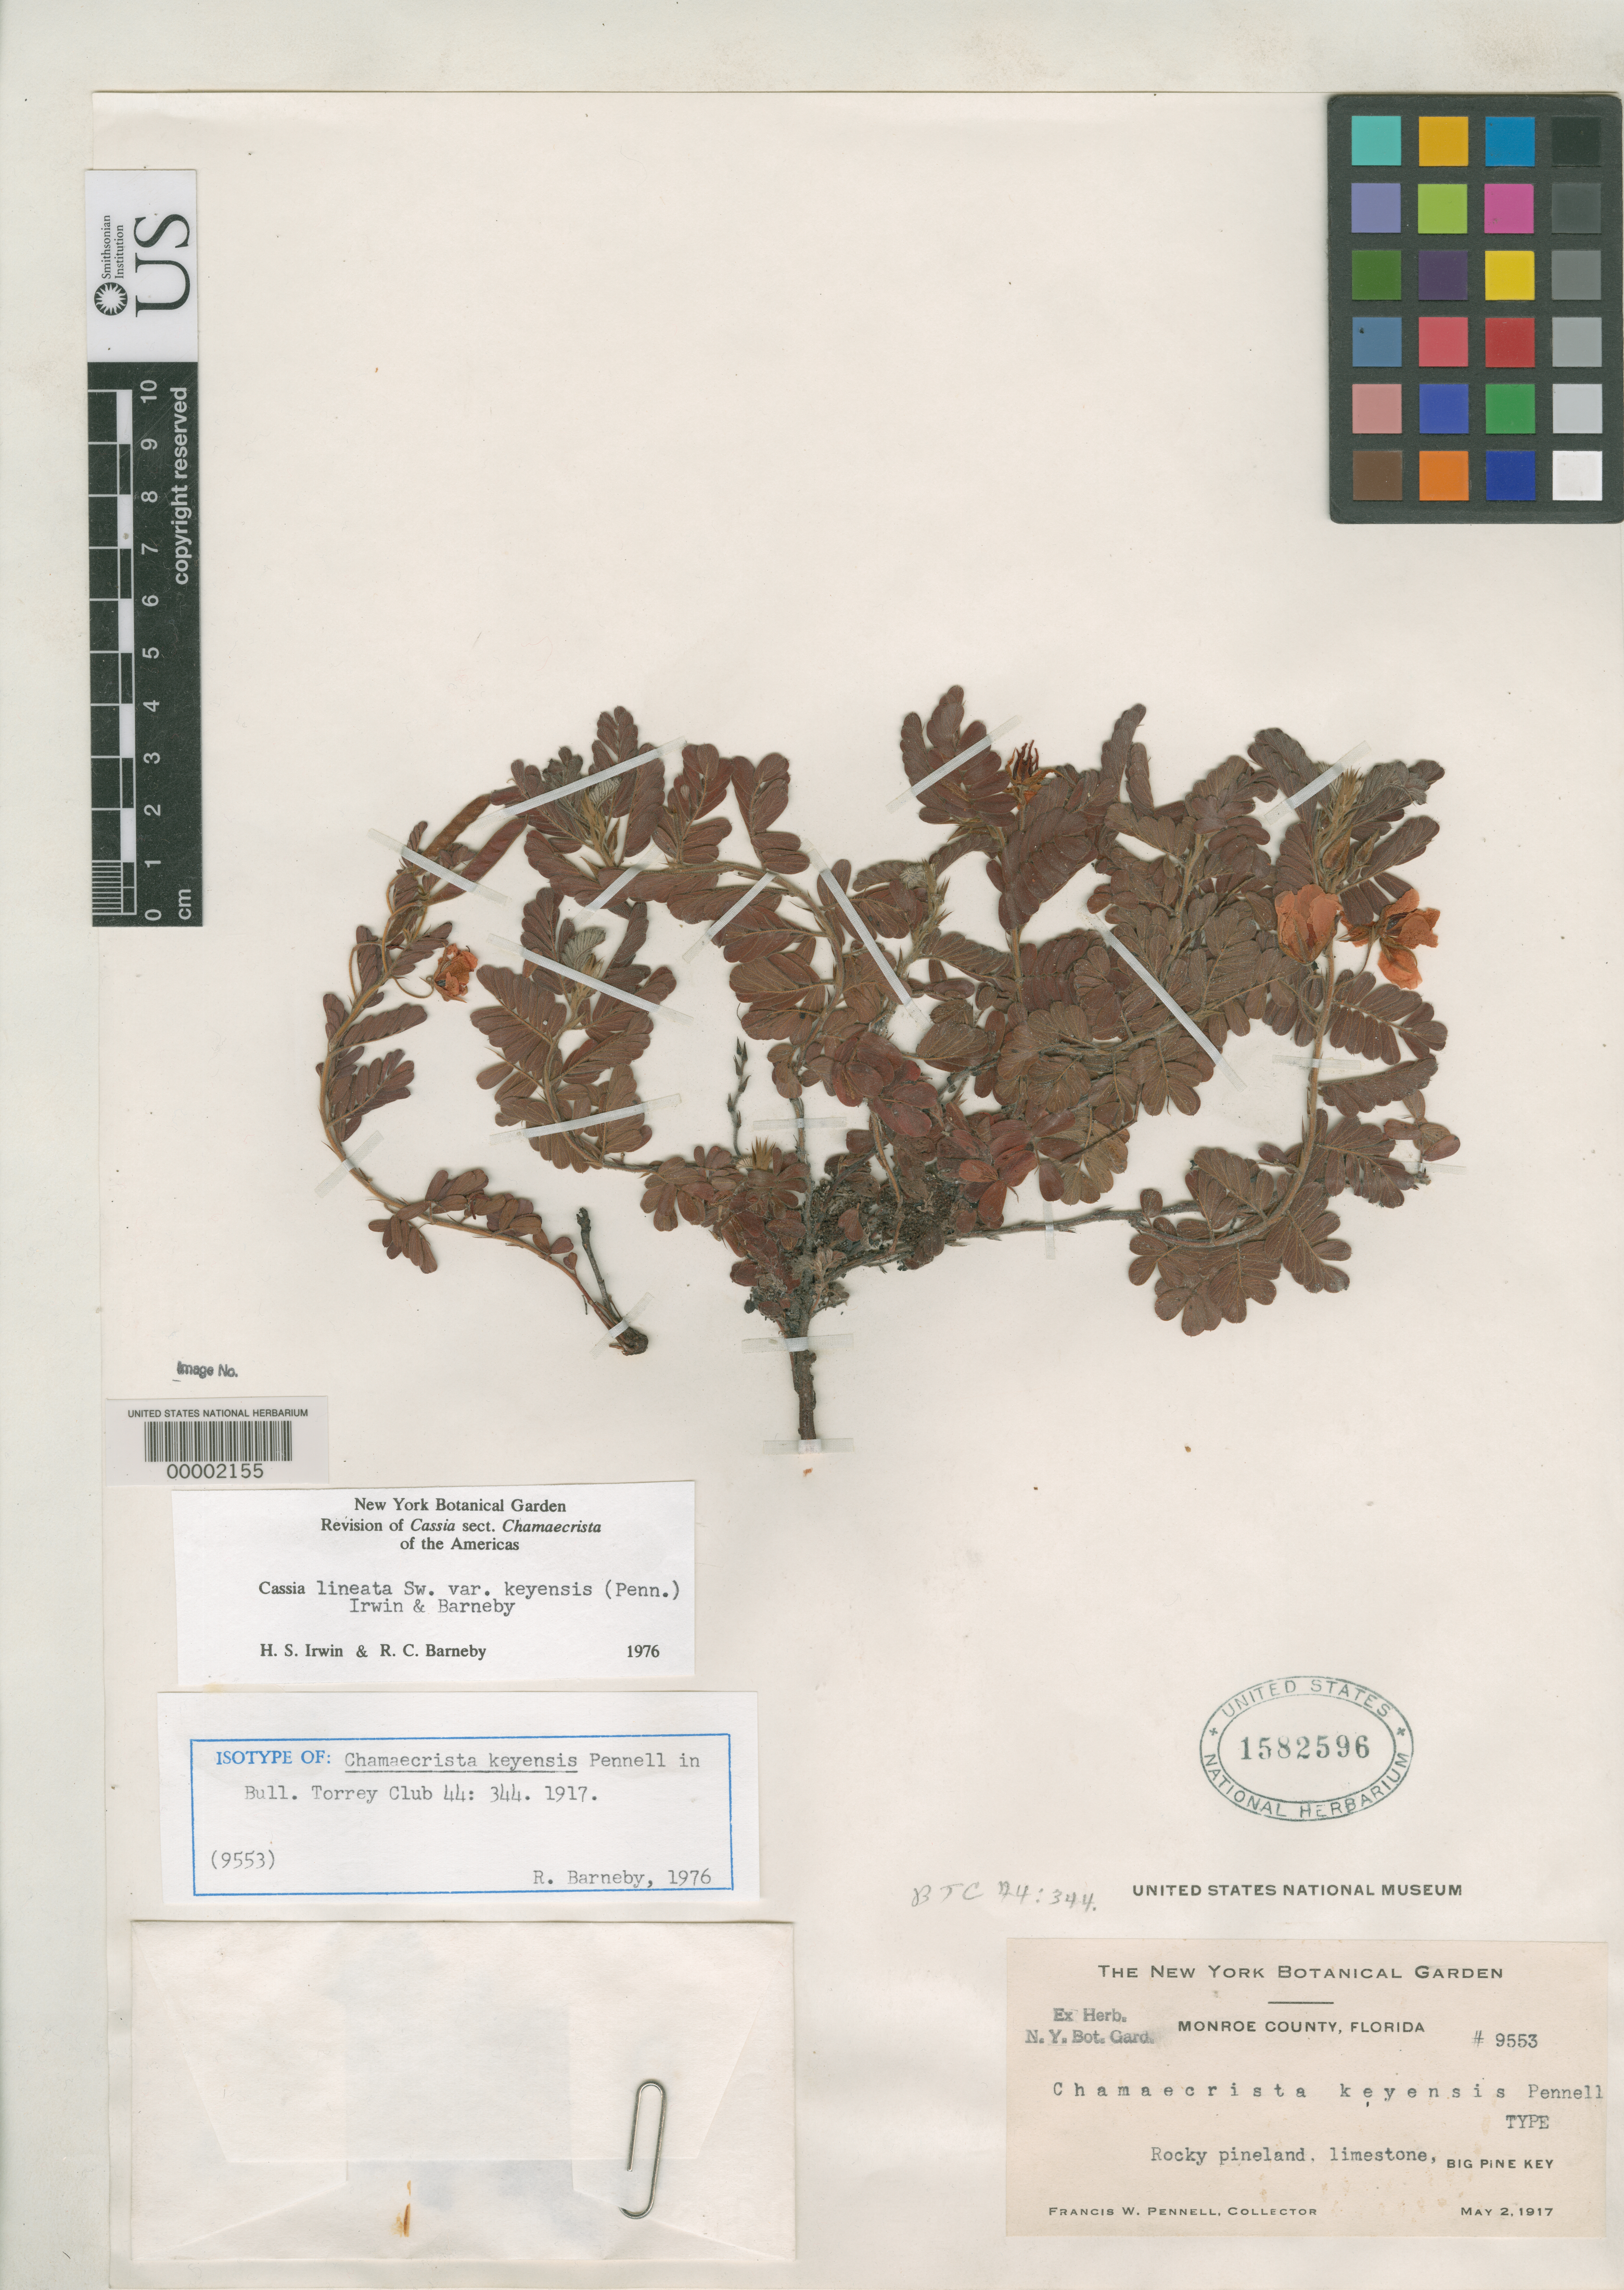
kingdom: Plantae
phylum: Tracheophyta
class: Magnoliopsida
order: Fabales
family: Fabaceae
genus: Chamaecrista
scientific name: Chamaecrista keyensis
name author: Pennell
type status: Isotype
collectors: F. W. Pennell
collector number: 9553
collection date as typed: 02 May 1917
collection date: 1917-05-02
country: United States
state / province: Florida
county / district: Monroe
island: Big Pine Key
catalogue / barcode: US 1582596